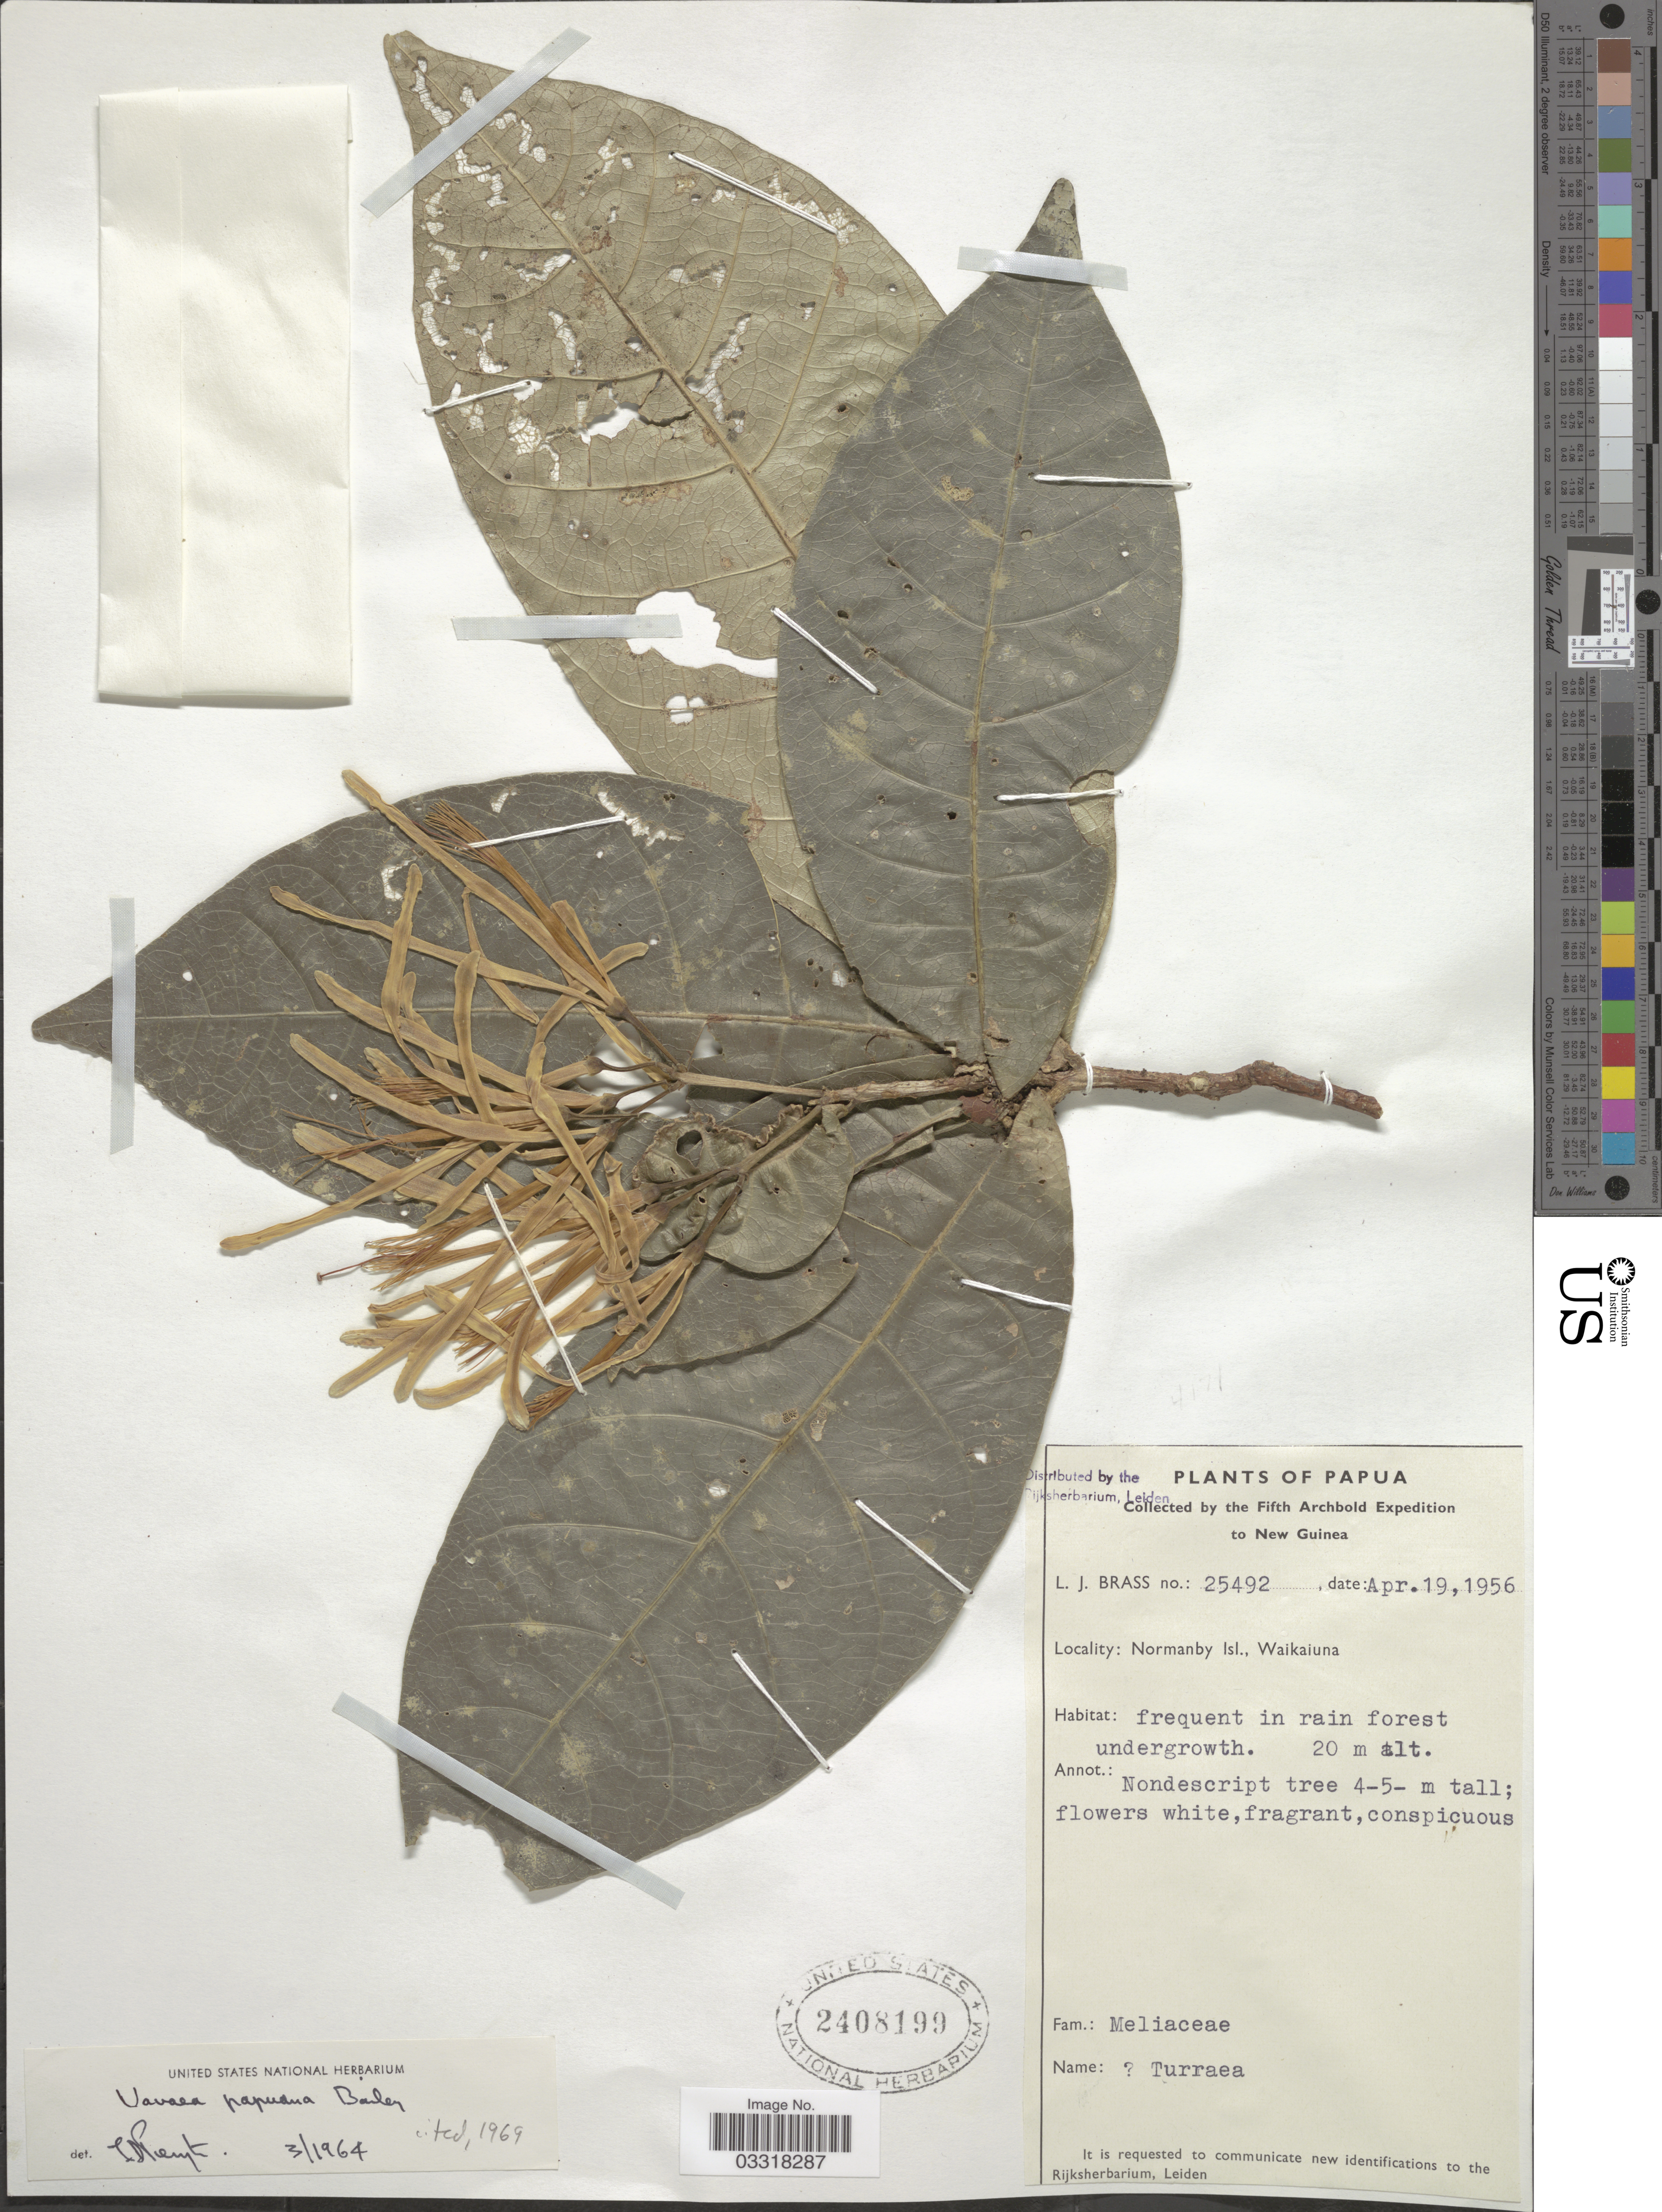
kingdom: Plantae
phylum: Tracheophyta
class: Magnoliopsida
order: Sapindales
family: Meliaceae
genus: Vavaea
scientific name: Vavaea papuana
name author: F.M. Bailey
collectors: L. J. Brass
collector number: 25492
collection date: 1956-04-19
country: Papua New Guinea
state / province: Milne Bay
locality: Papua. New Guinea. Normanby Isl., Waikaiuna.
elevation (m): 20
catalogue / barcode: US 2408199